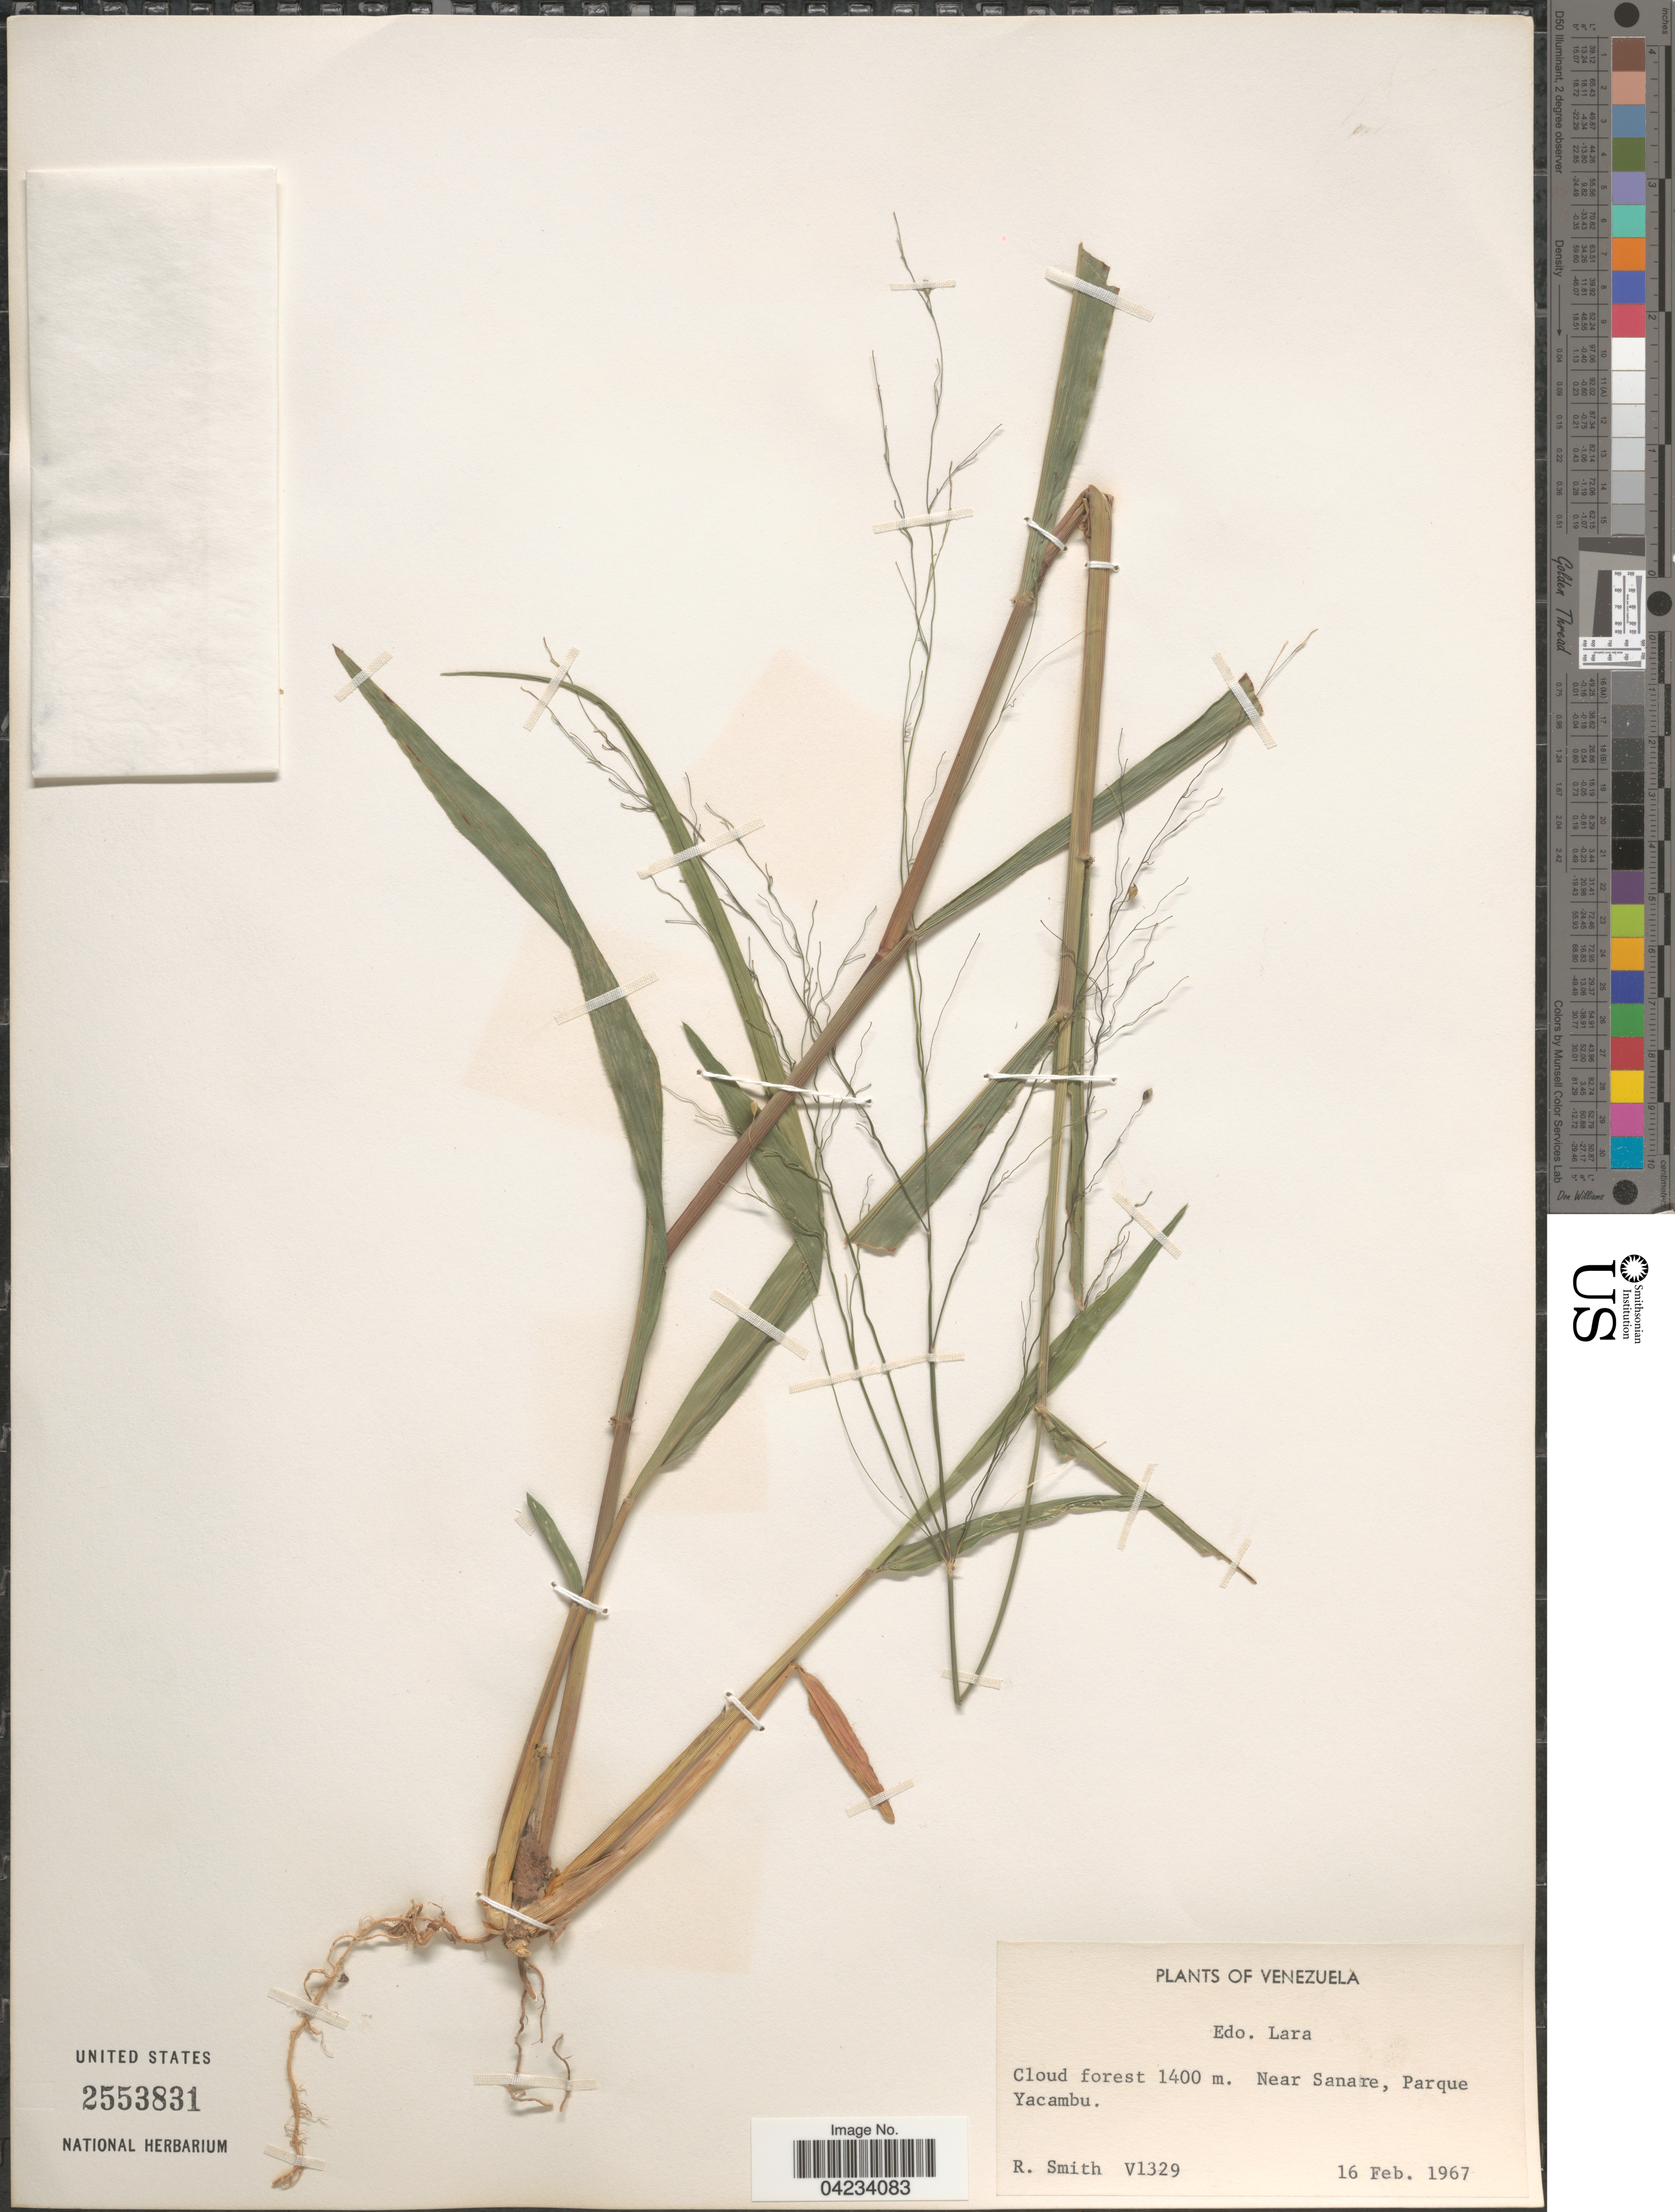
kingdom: Plantae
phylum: Tracheophyta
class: Liliopsida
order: Poales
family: Poaceae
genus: Homolepis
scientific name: Homolepis glutinosa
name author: (Sw.) Zuloaga & Soderstr.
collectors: R. Smith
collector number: V1329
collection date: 1967-02-16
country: Venezuela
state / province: Lara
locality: Near Sanare, Parque Yacambu.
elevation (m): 1400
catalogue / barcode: US 2553831